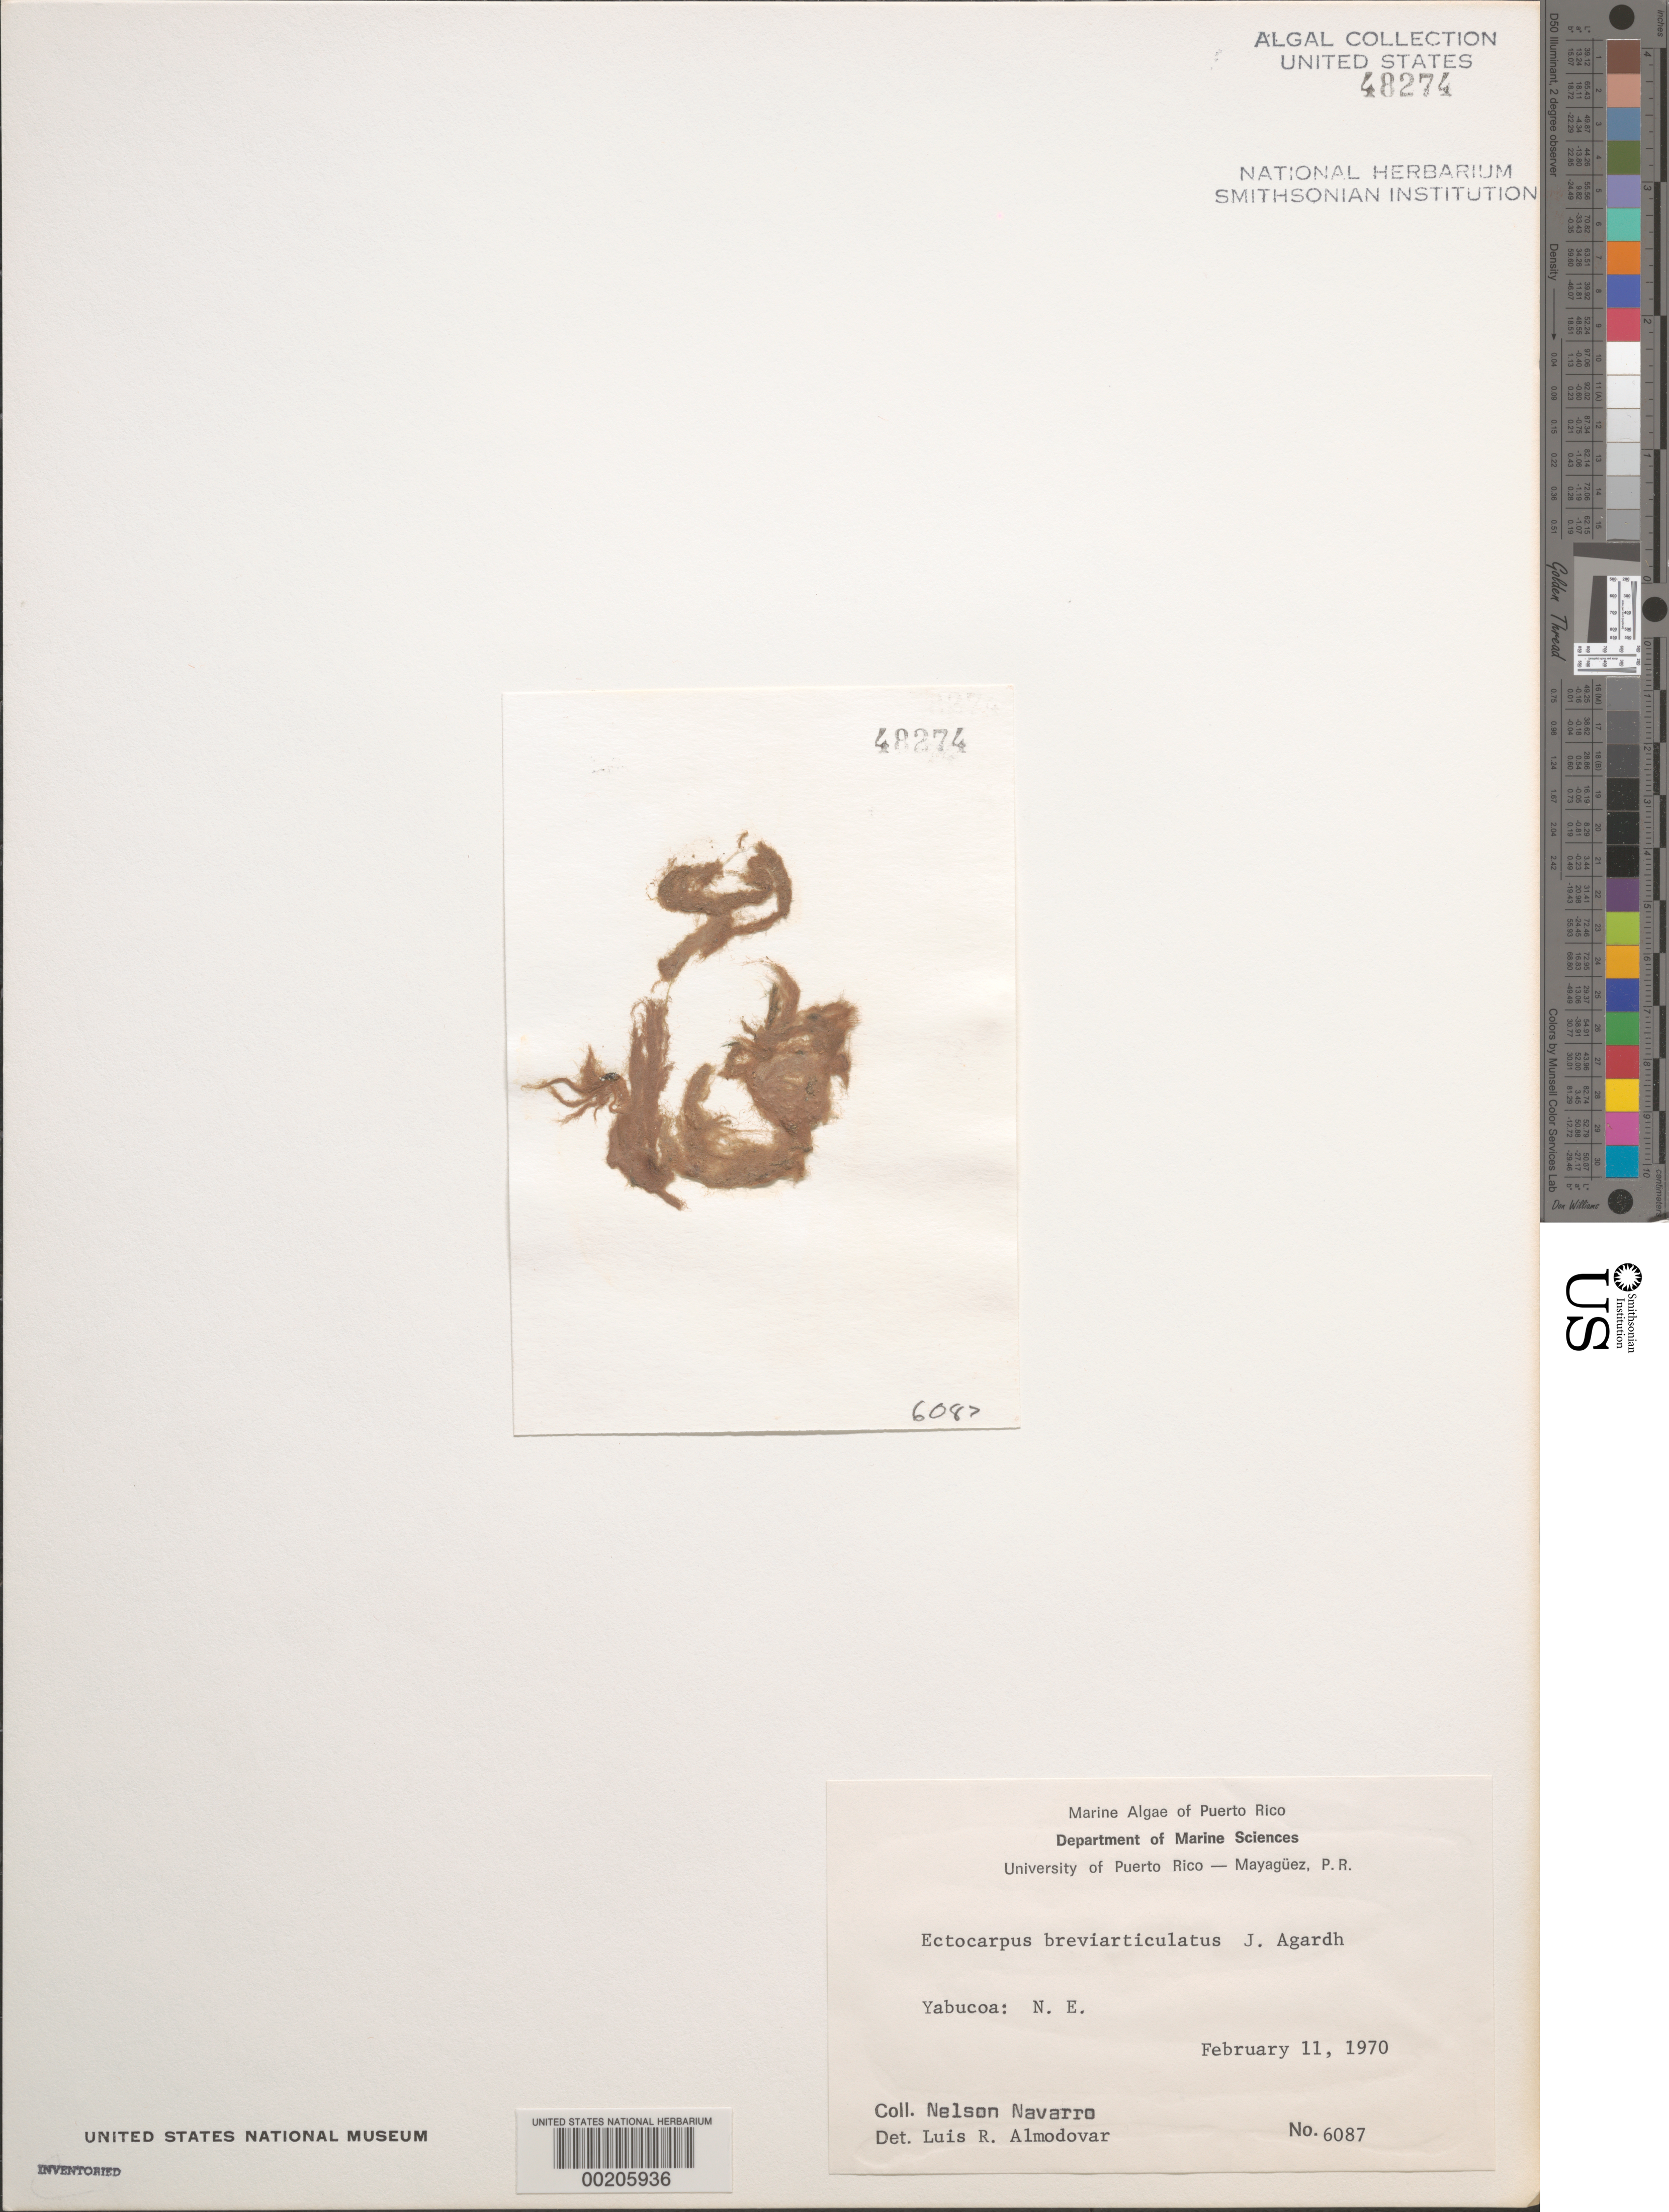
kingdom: Chromista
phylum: Ochrophyta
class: Phaeophyceae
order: Scytothamnales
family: Asteronemataceae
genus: Asteronema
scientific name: Asteronema breviarticulatum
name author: (J. Agardh) Ouriques & Bouzon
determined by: Algae name updating Project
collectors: N. Navarro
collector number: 6087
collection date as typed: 11 Feb 1970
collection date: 1970-02-11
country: Puerto Rico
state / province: Yabucoa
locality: Northeast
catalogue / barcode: US 48274